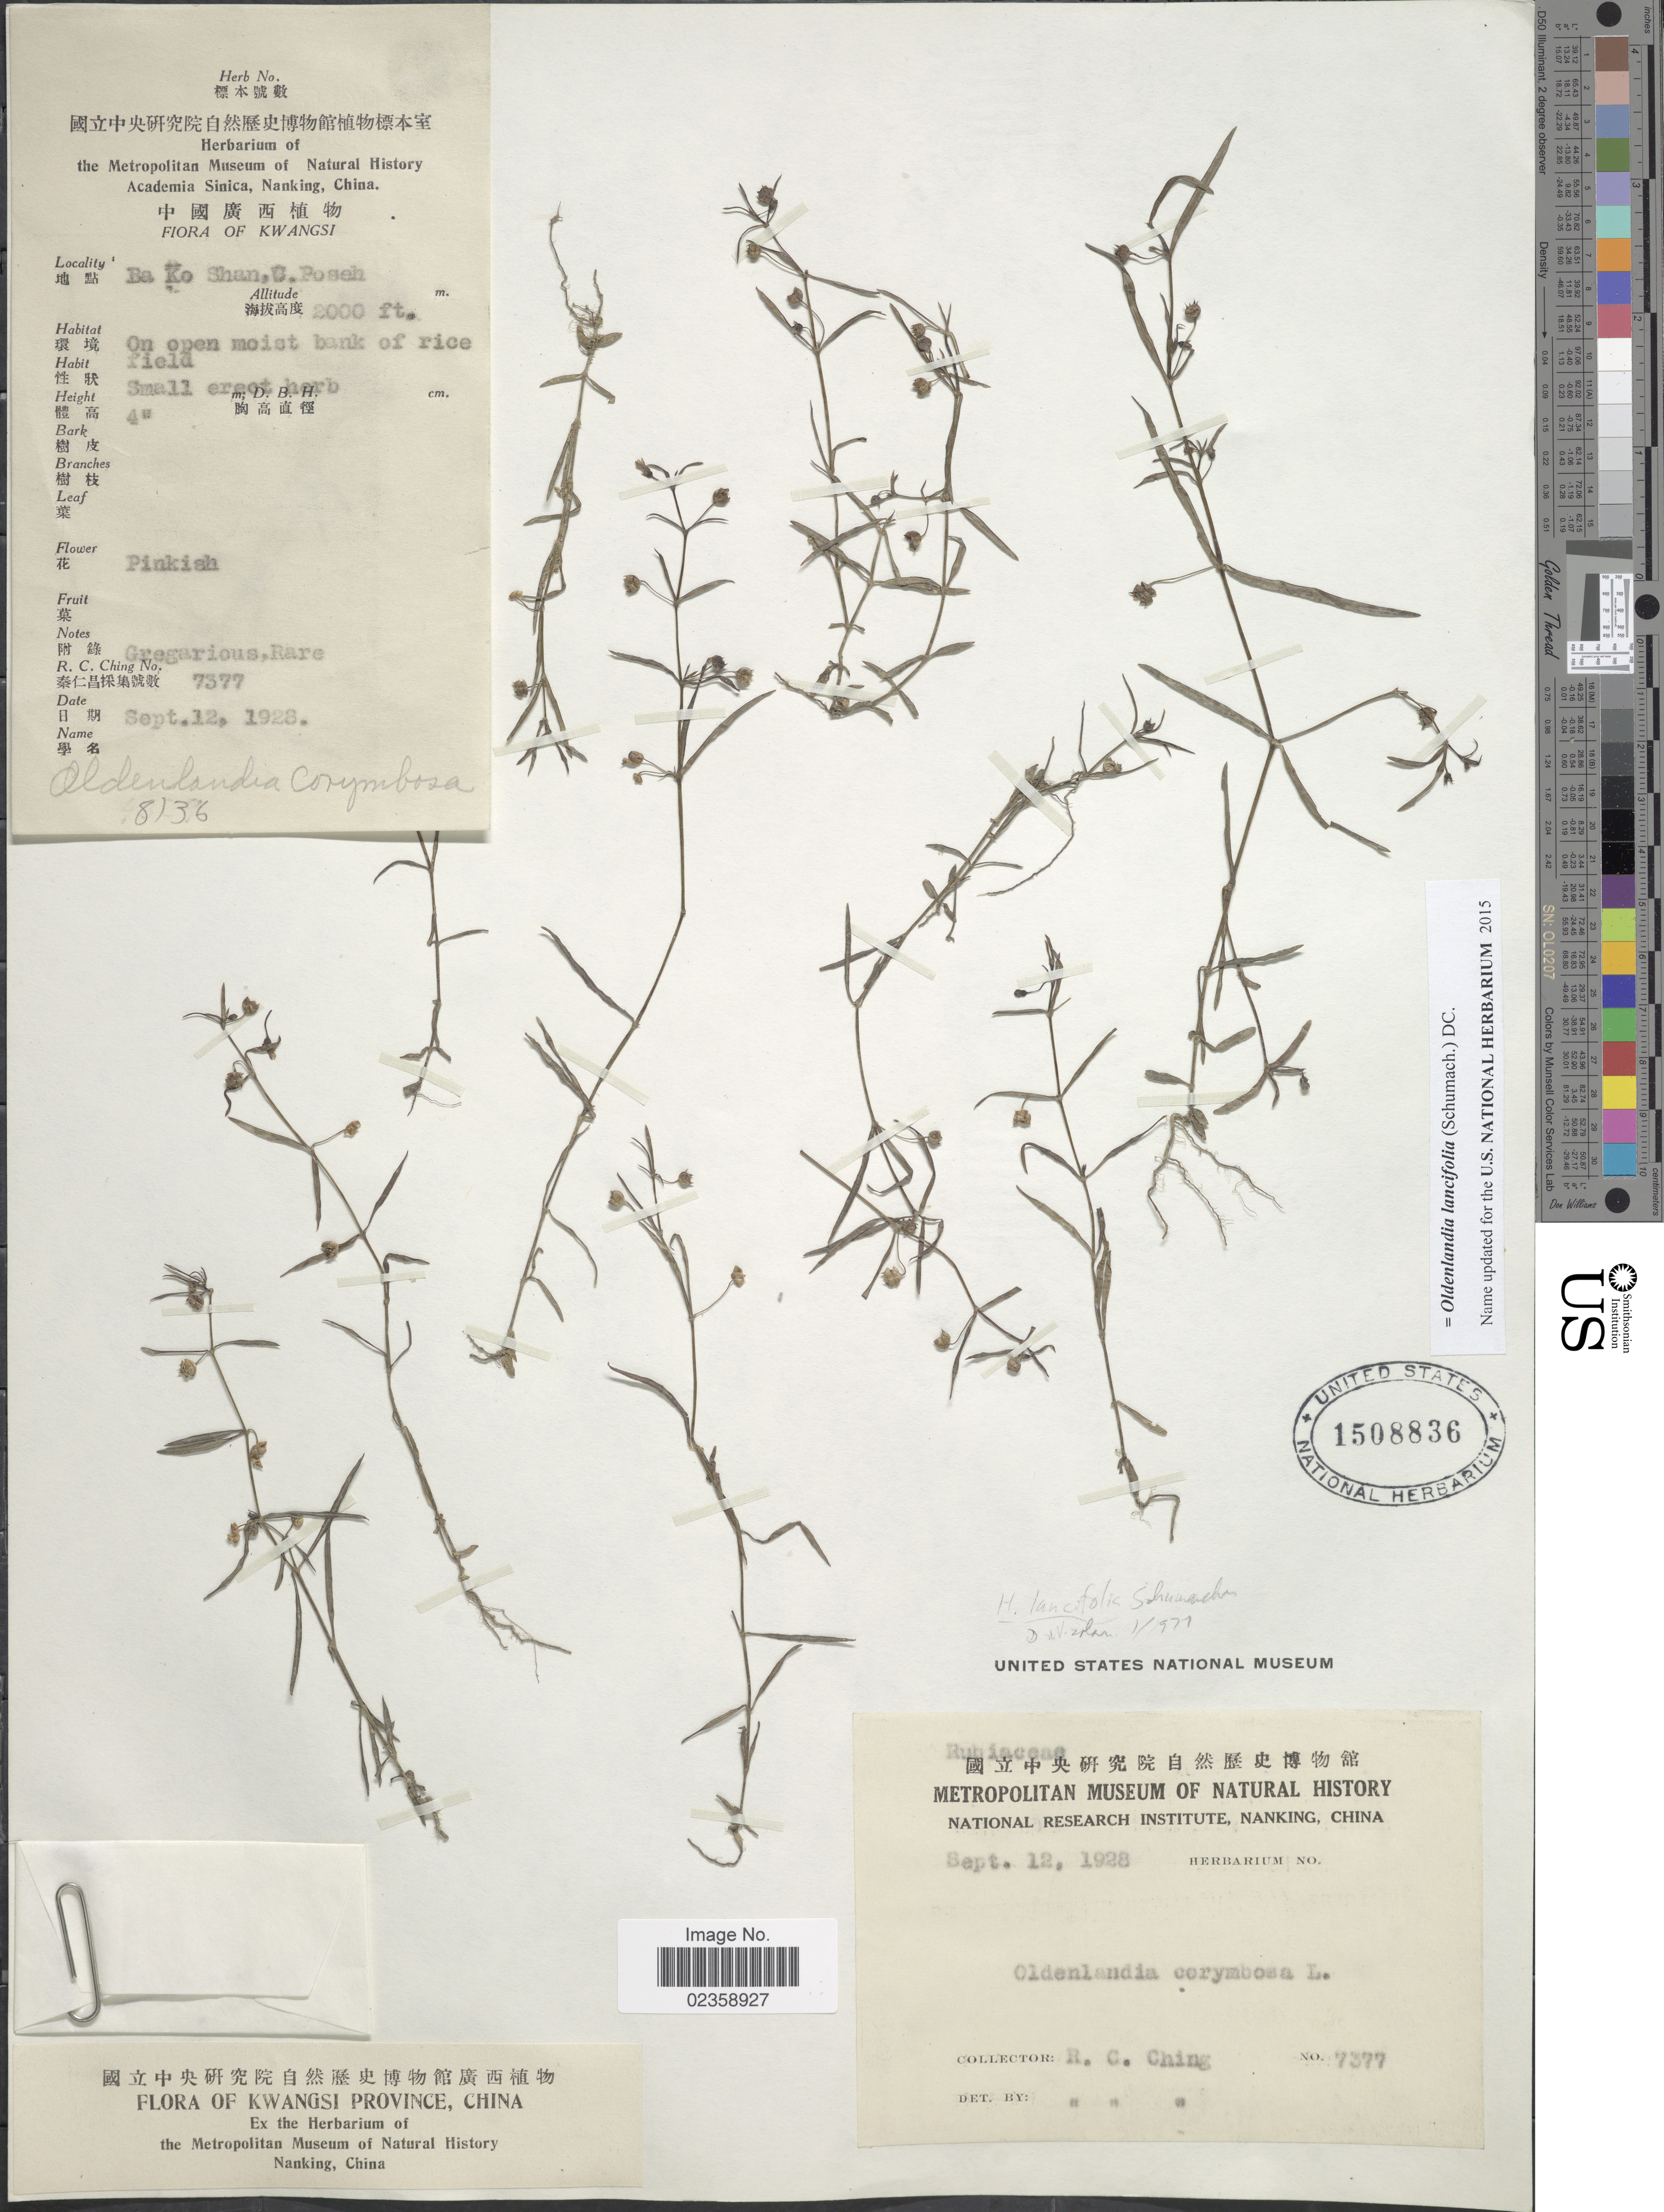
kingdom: Plantae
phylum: Tracheophyta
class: Magnoliopsida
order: Gentianales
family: Rubiaceae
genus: Oldenlandia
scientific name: Oldenlandia lancifolia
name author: (Schumach.) DC.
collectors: R. C. Ching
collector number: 7377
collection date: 1928-09-12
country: China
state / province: Guangxi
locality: Kwangsi. Ba Ko Shan, C. Poseh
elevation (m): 610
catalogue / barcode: US 1508836